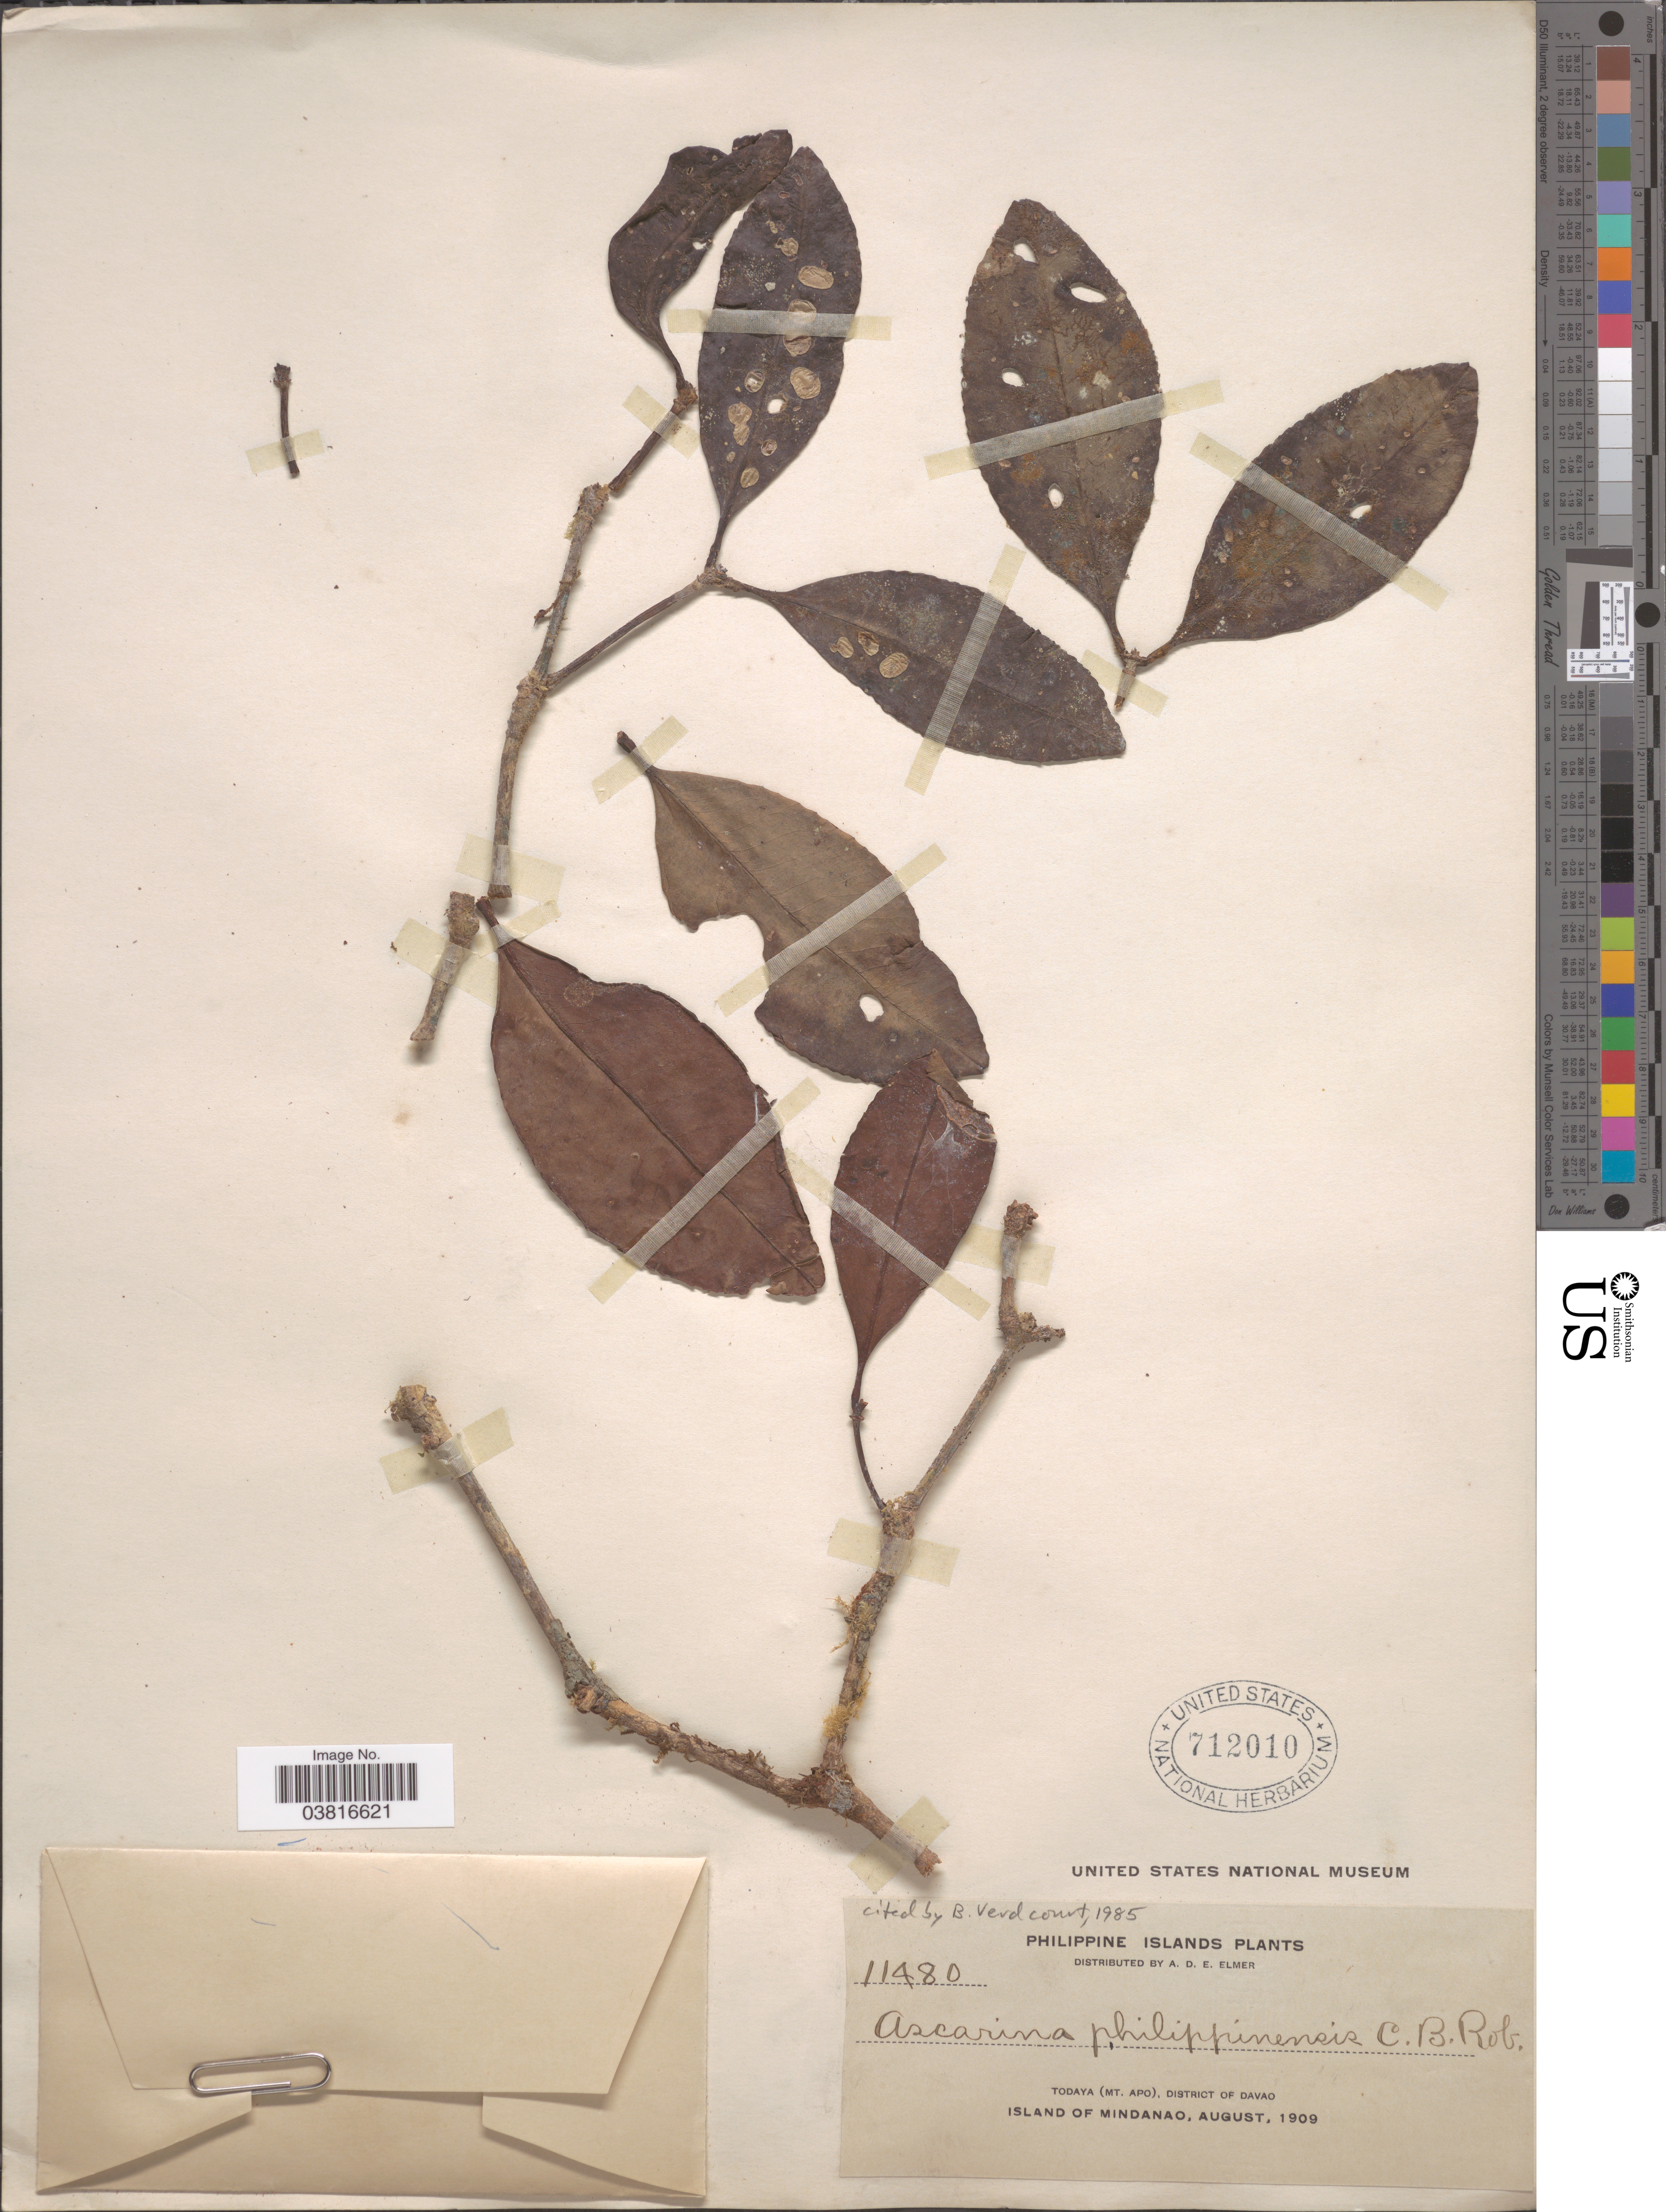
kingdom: Plantae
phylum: Tracheophyta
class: Magnoliopsida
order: Chloranthales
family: Chloranthaceae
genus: Ascarina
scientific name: Ascarina philippinensis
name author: C.B. Rob.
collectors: A. D. E. Elmer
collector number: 11480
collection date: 1909-08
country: Philippines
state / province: Davao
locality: Todaya (Mt. Apo), District of Davao. Island of Mindanao.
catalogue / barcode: US 712010